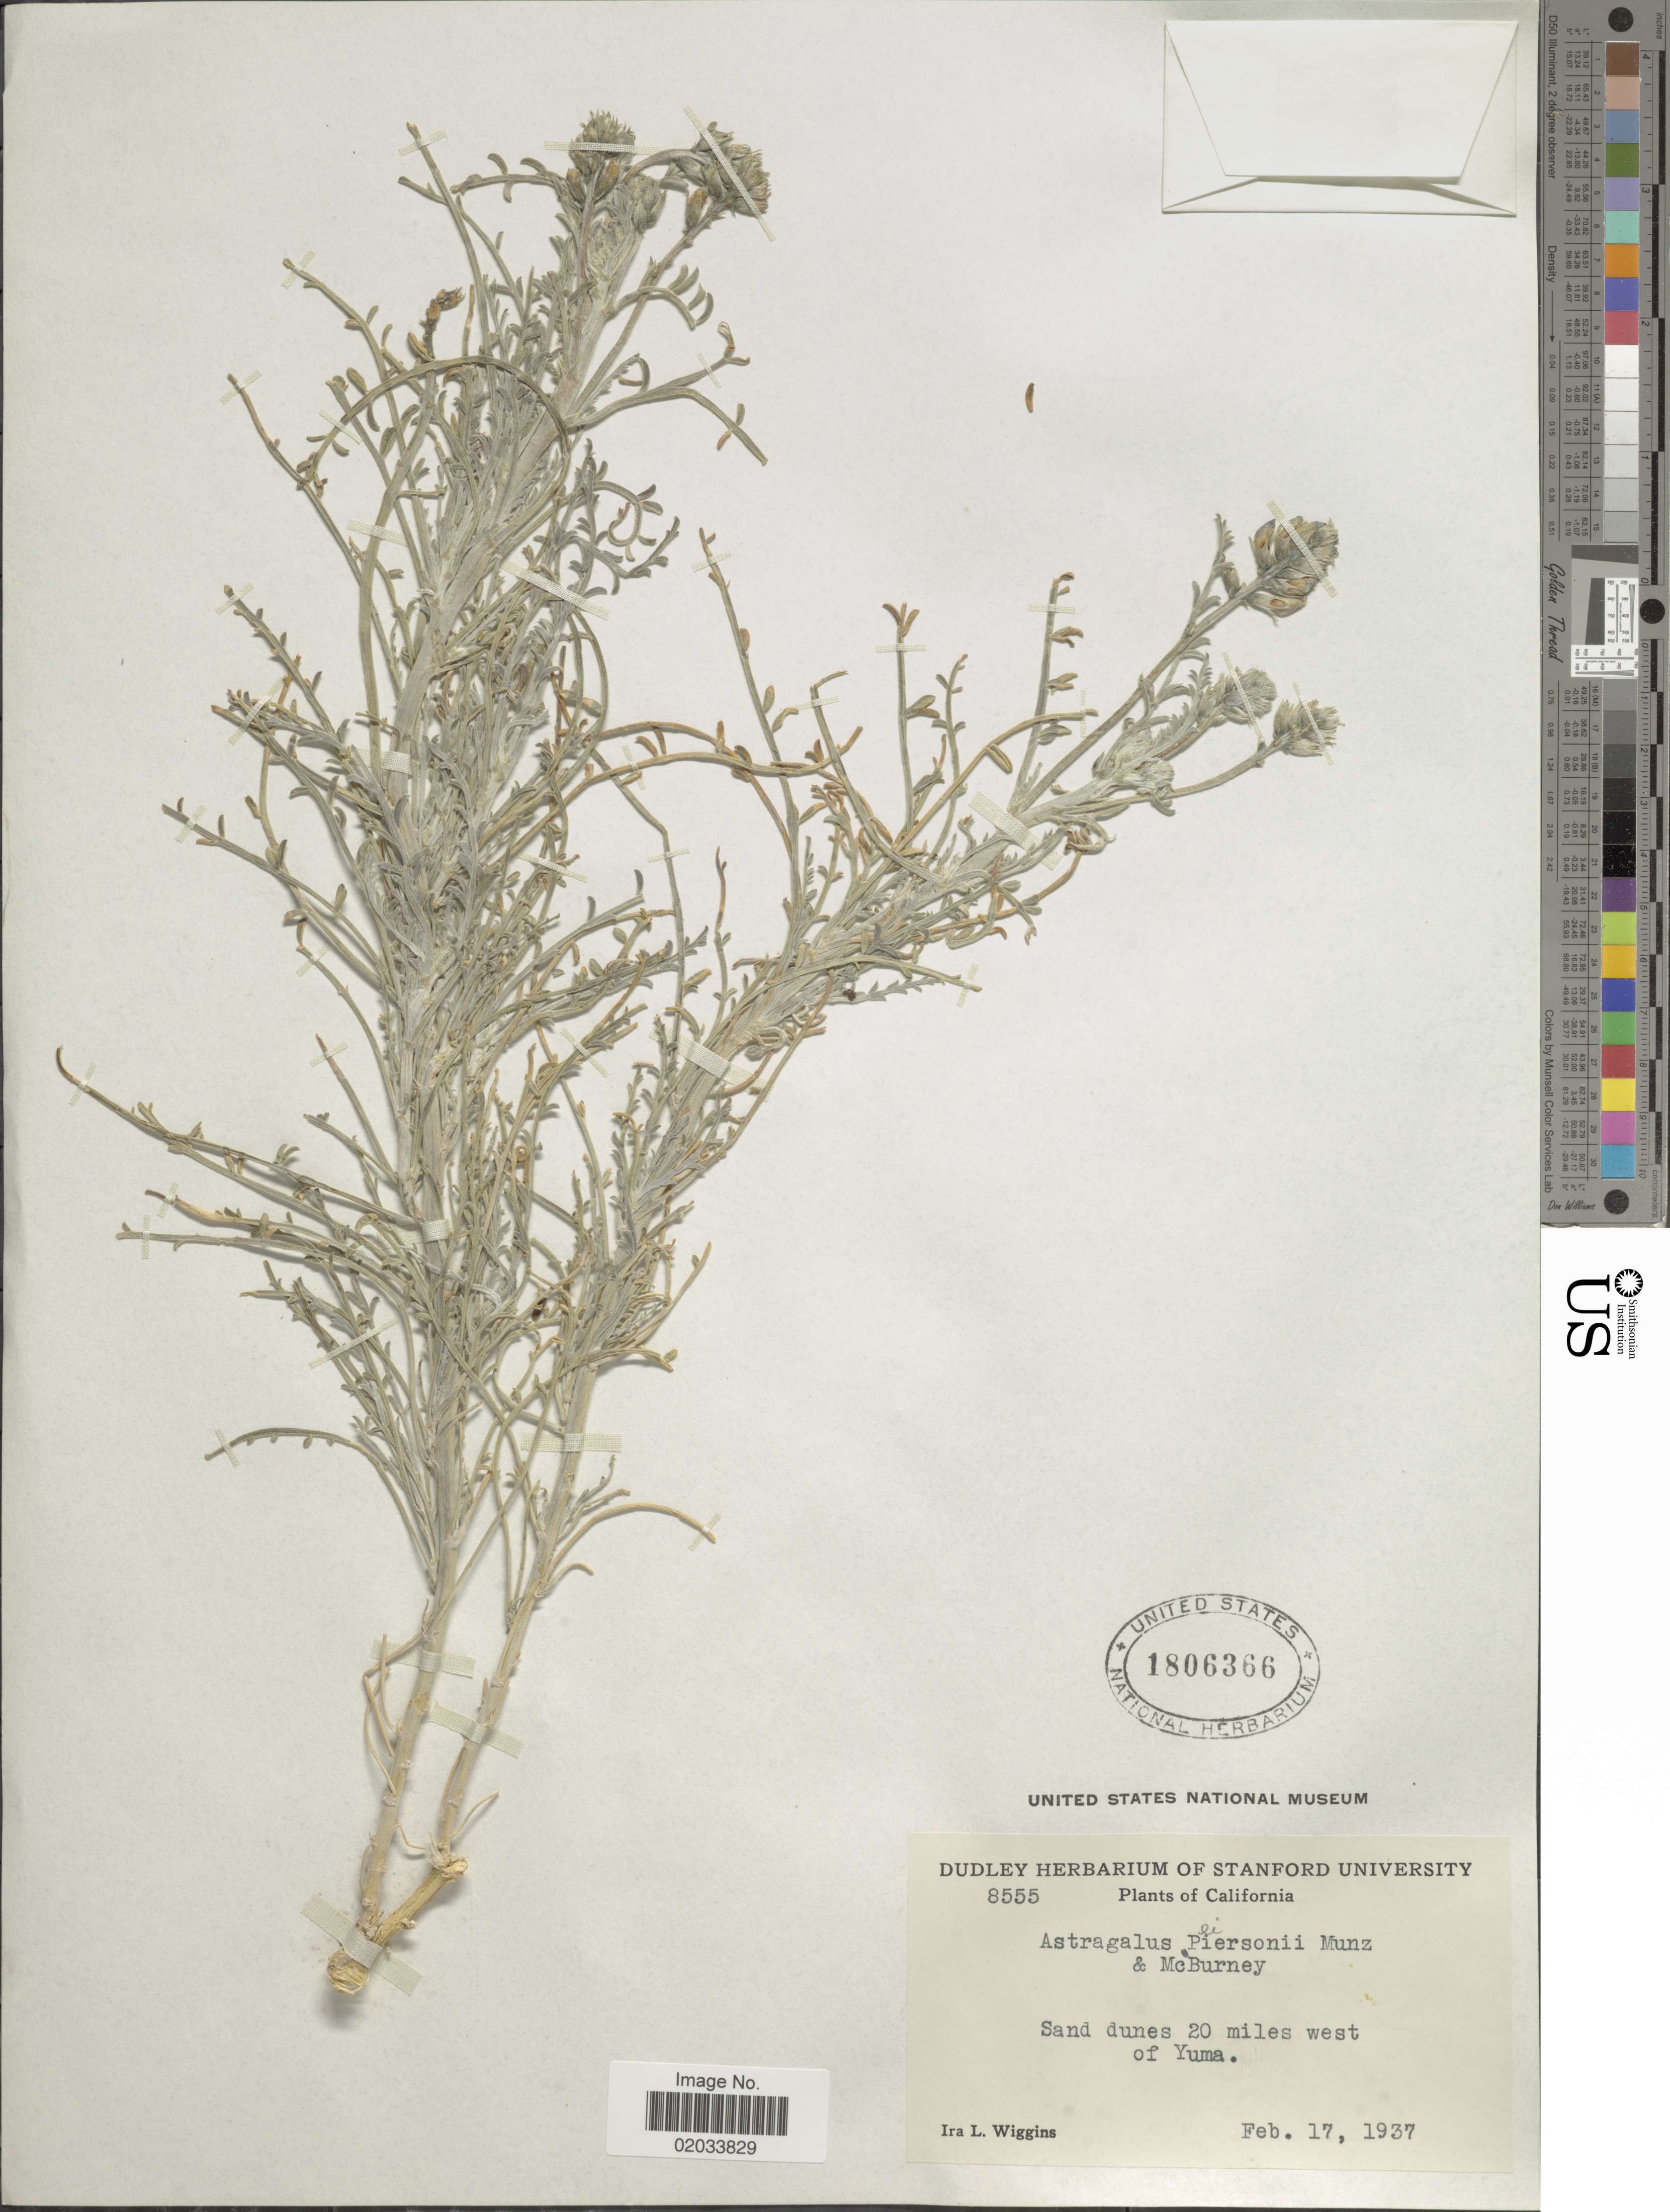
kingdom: Plantae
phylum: Tracheophyta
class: Magnoliopsida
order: Fabales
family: Fabaceae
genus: Astragalus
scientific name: Astragalus peirsonii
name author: Munz & McBurney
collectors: I. L. Wiggins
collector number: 8555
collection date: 1937-02-17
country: United States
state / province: California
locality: San dunes 20 miles west of Yuma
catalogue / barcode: US 1806366